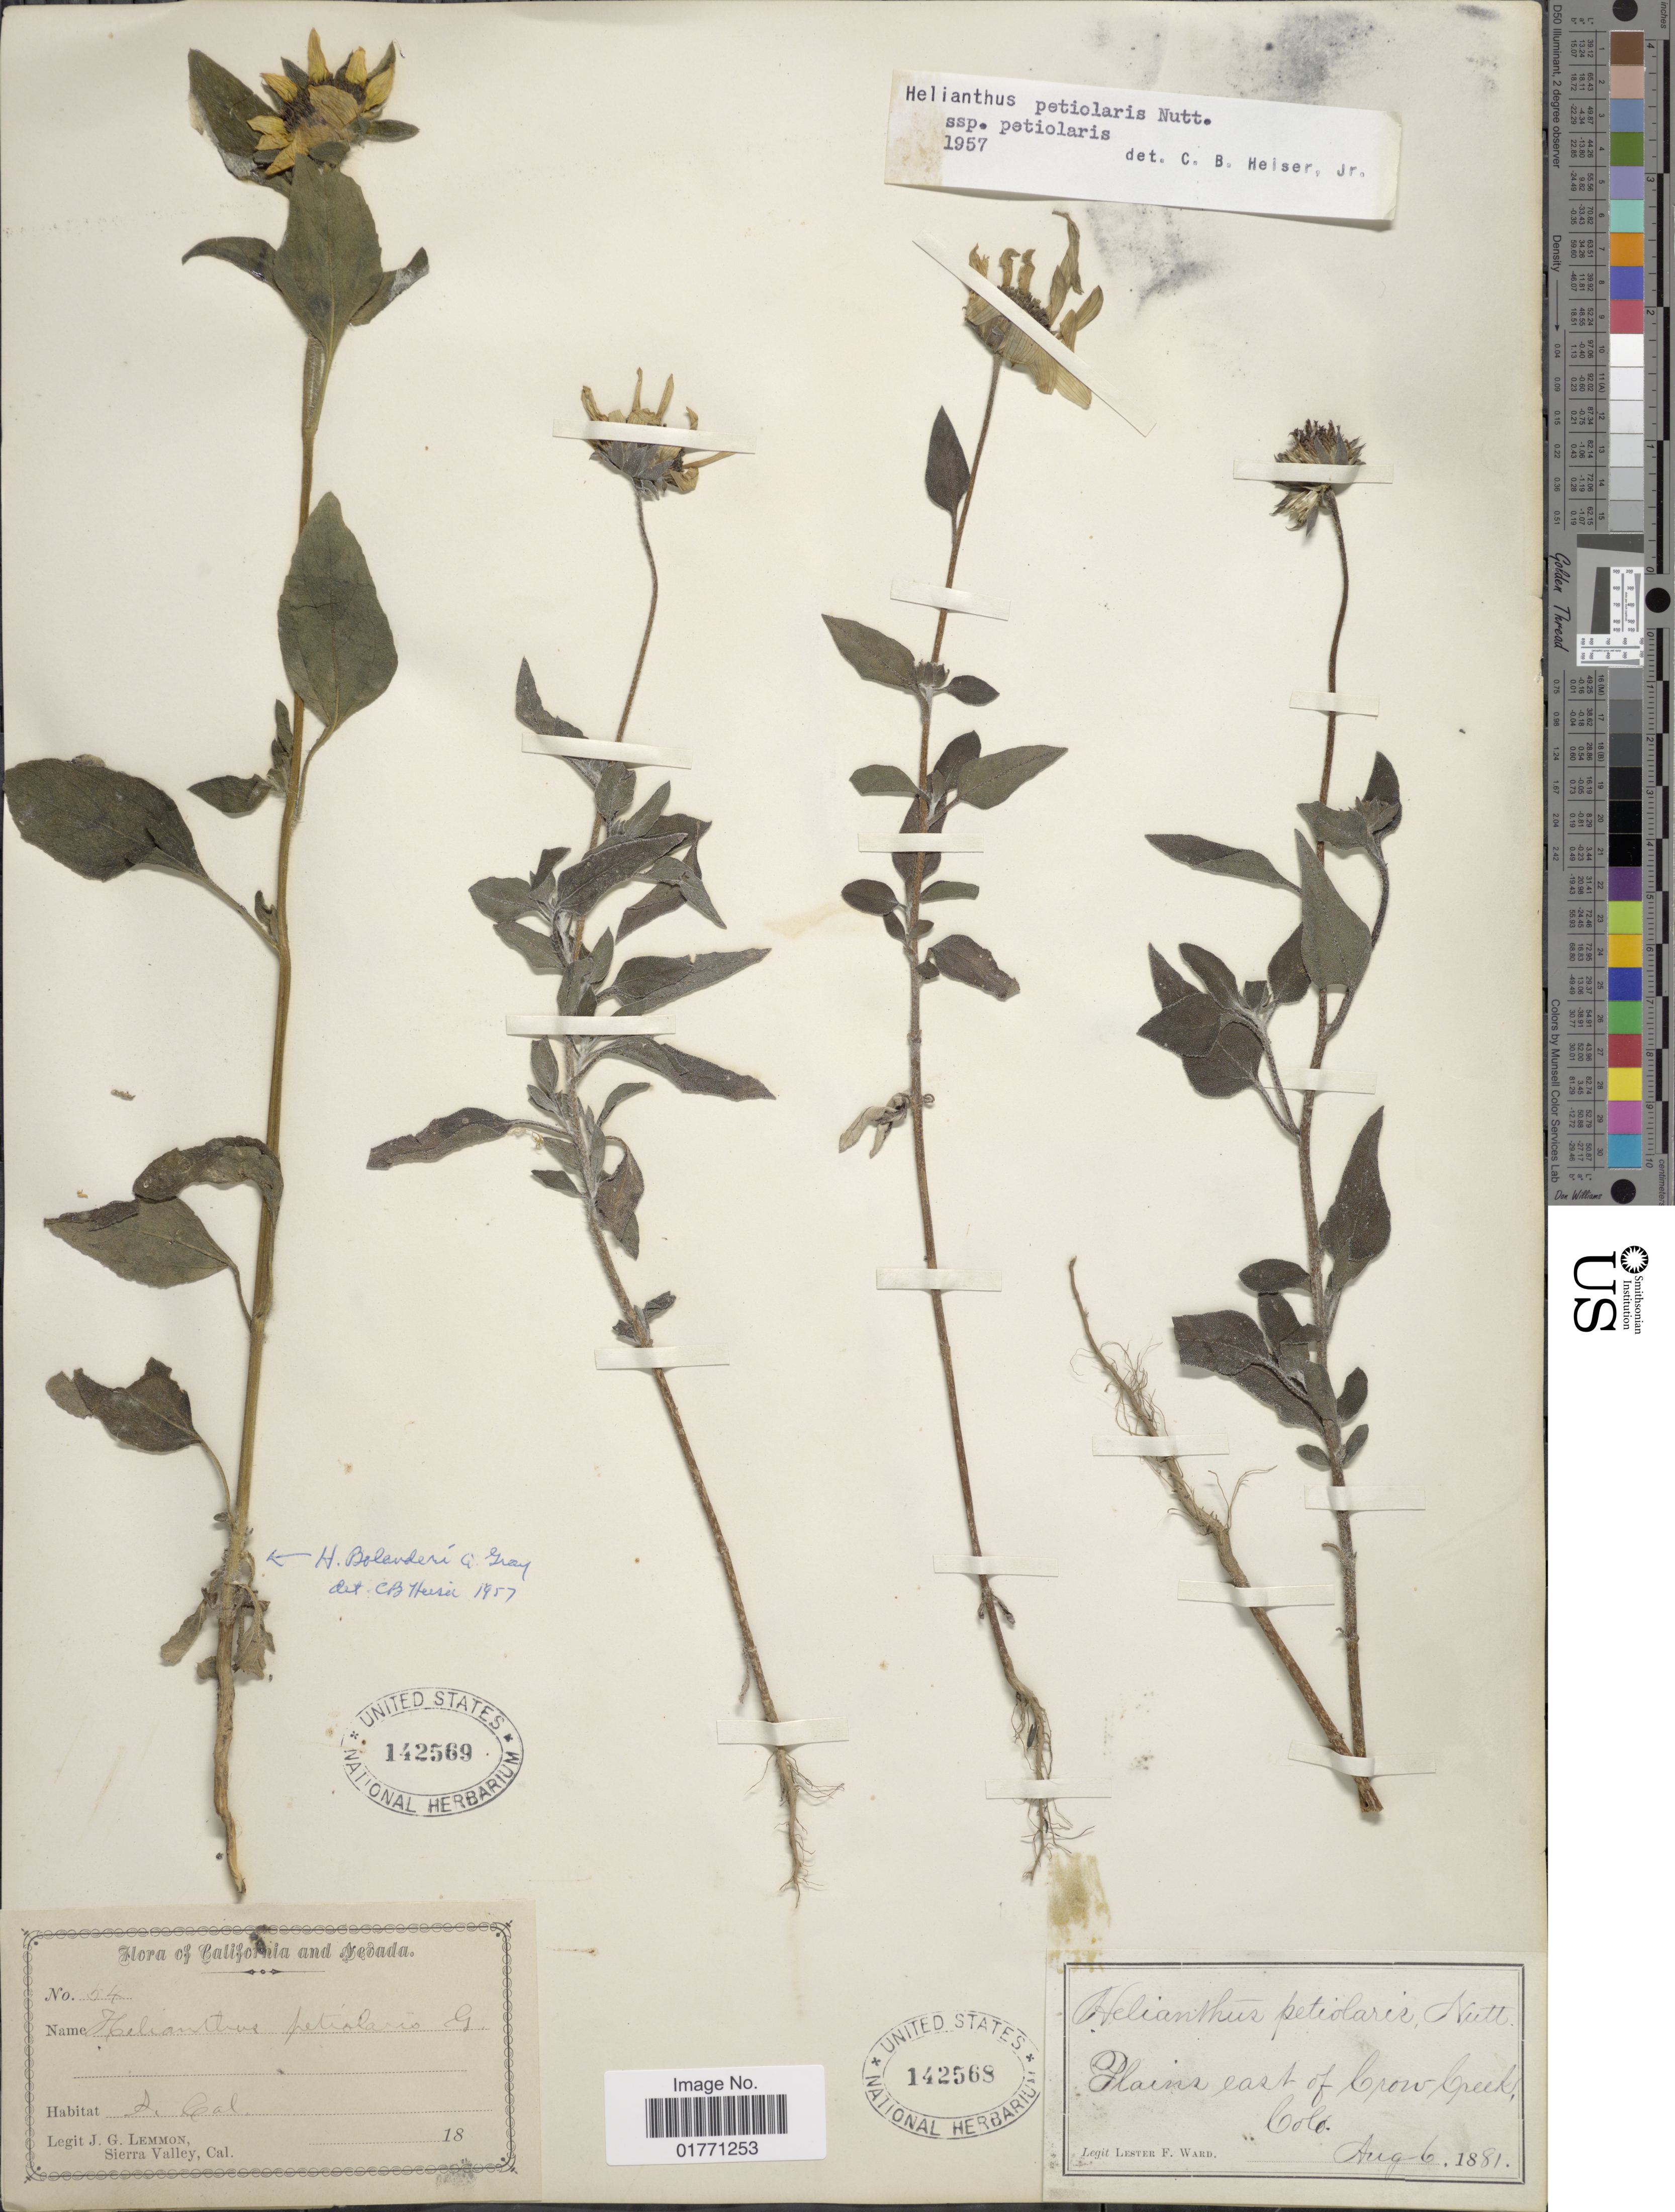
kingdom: Plantae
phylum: Tracheophyta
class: Magnoliopsida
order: Asterales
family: Asteraceae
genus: Helianthus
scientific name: Helianthus petiolaris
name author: Nutt.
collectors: L. F. Ward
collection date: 1881-08-06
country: United States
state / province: Colorado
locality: Plains east of Crow Creek.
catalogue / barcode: US 142568-2